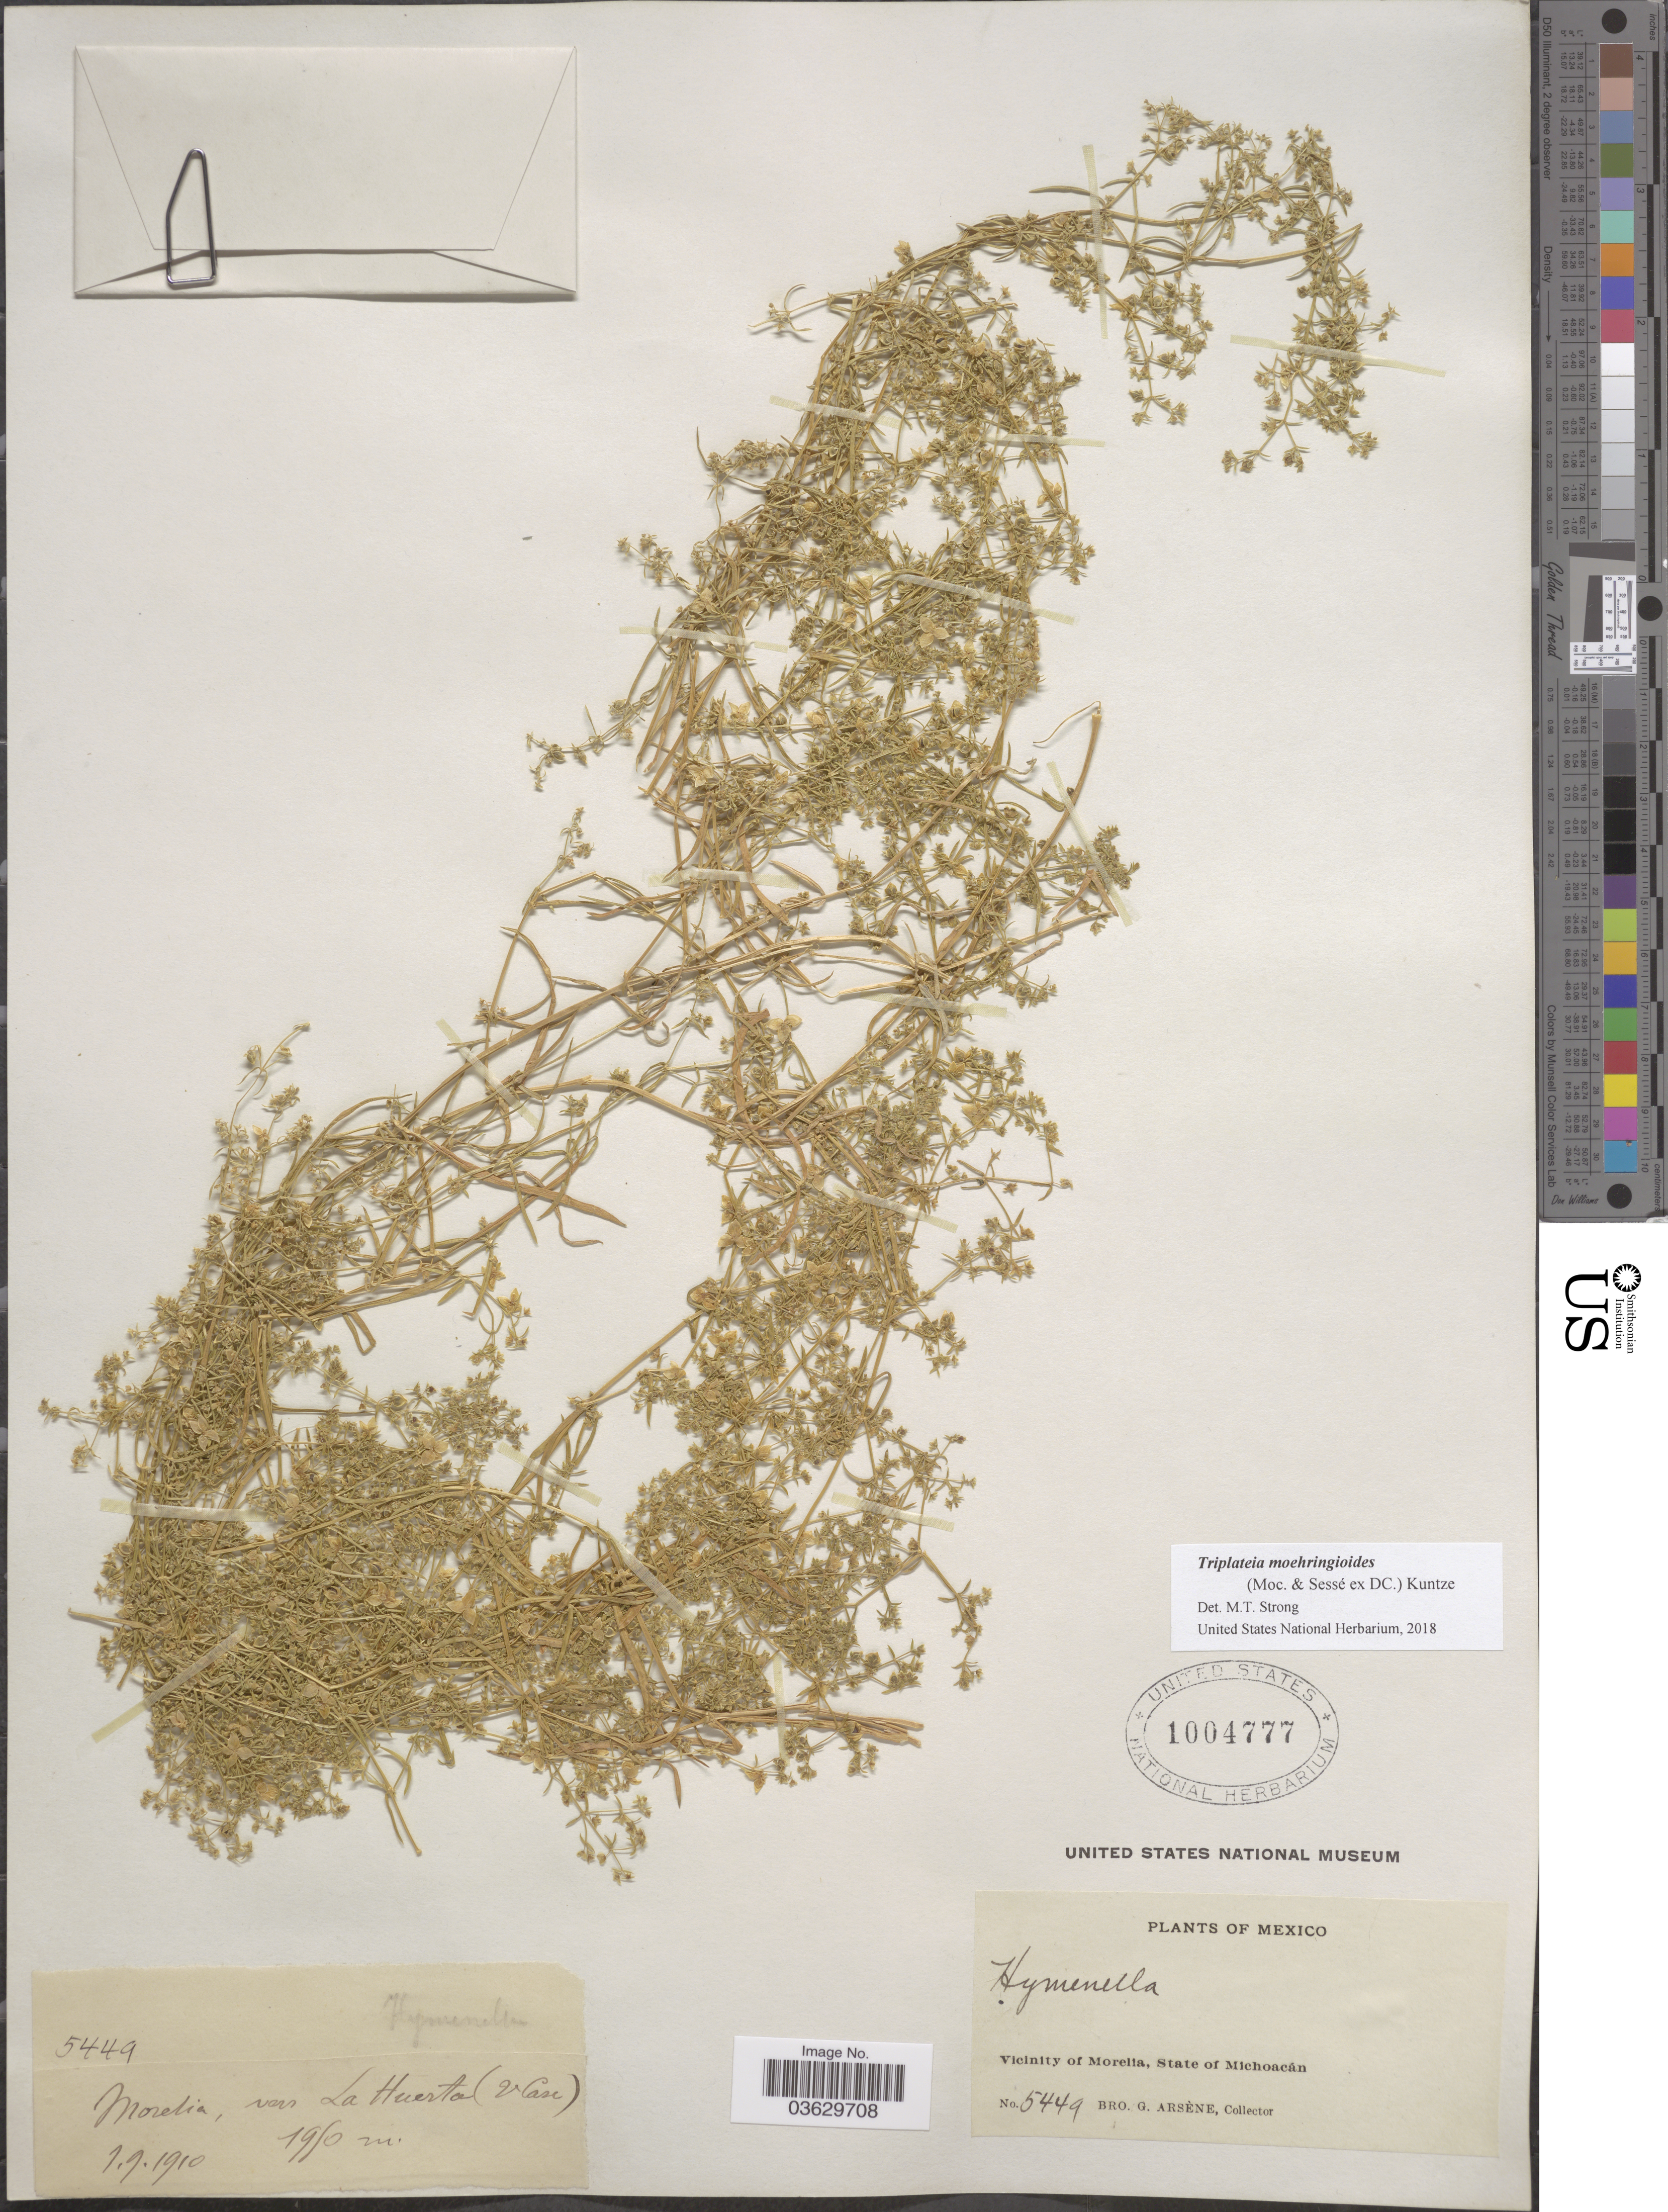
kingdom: Plantae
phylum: Tracheophyta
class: Magnoliopsida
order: Caryophyllales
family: Caryophyllaceae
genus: Triplateia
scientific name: Triplateia moehringiodes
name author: (DC.) Kuntze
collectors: Bro. G. Arsène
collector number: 5449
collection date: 1910-09-01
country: Mexico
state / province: Michoacán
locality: Vers La Huerta [Towards La Huerta], le Cascade, Vicinity of Morelia.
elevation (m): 1950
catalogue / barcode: US 1004777